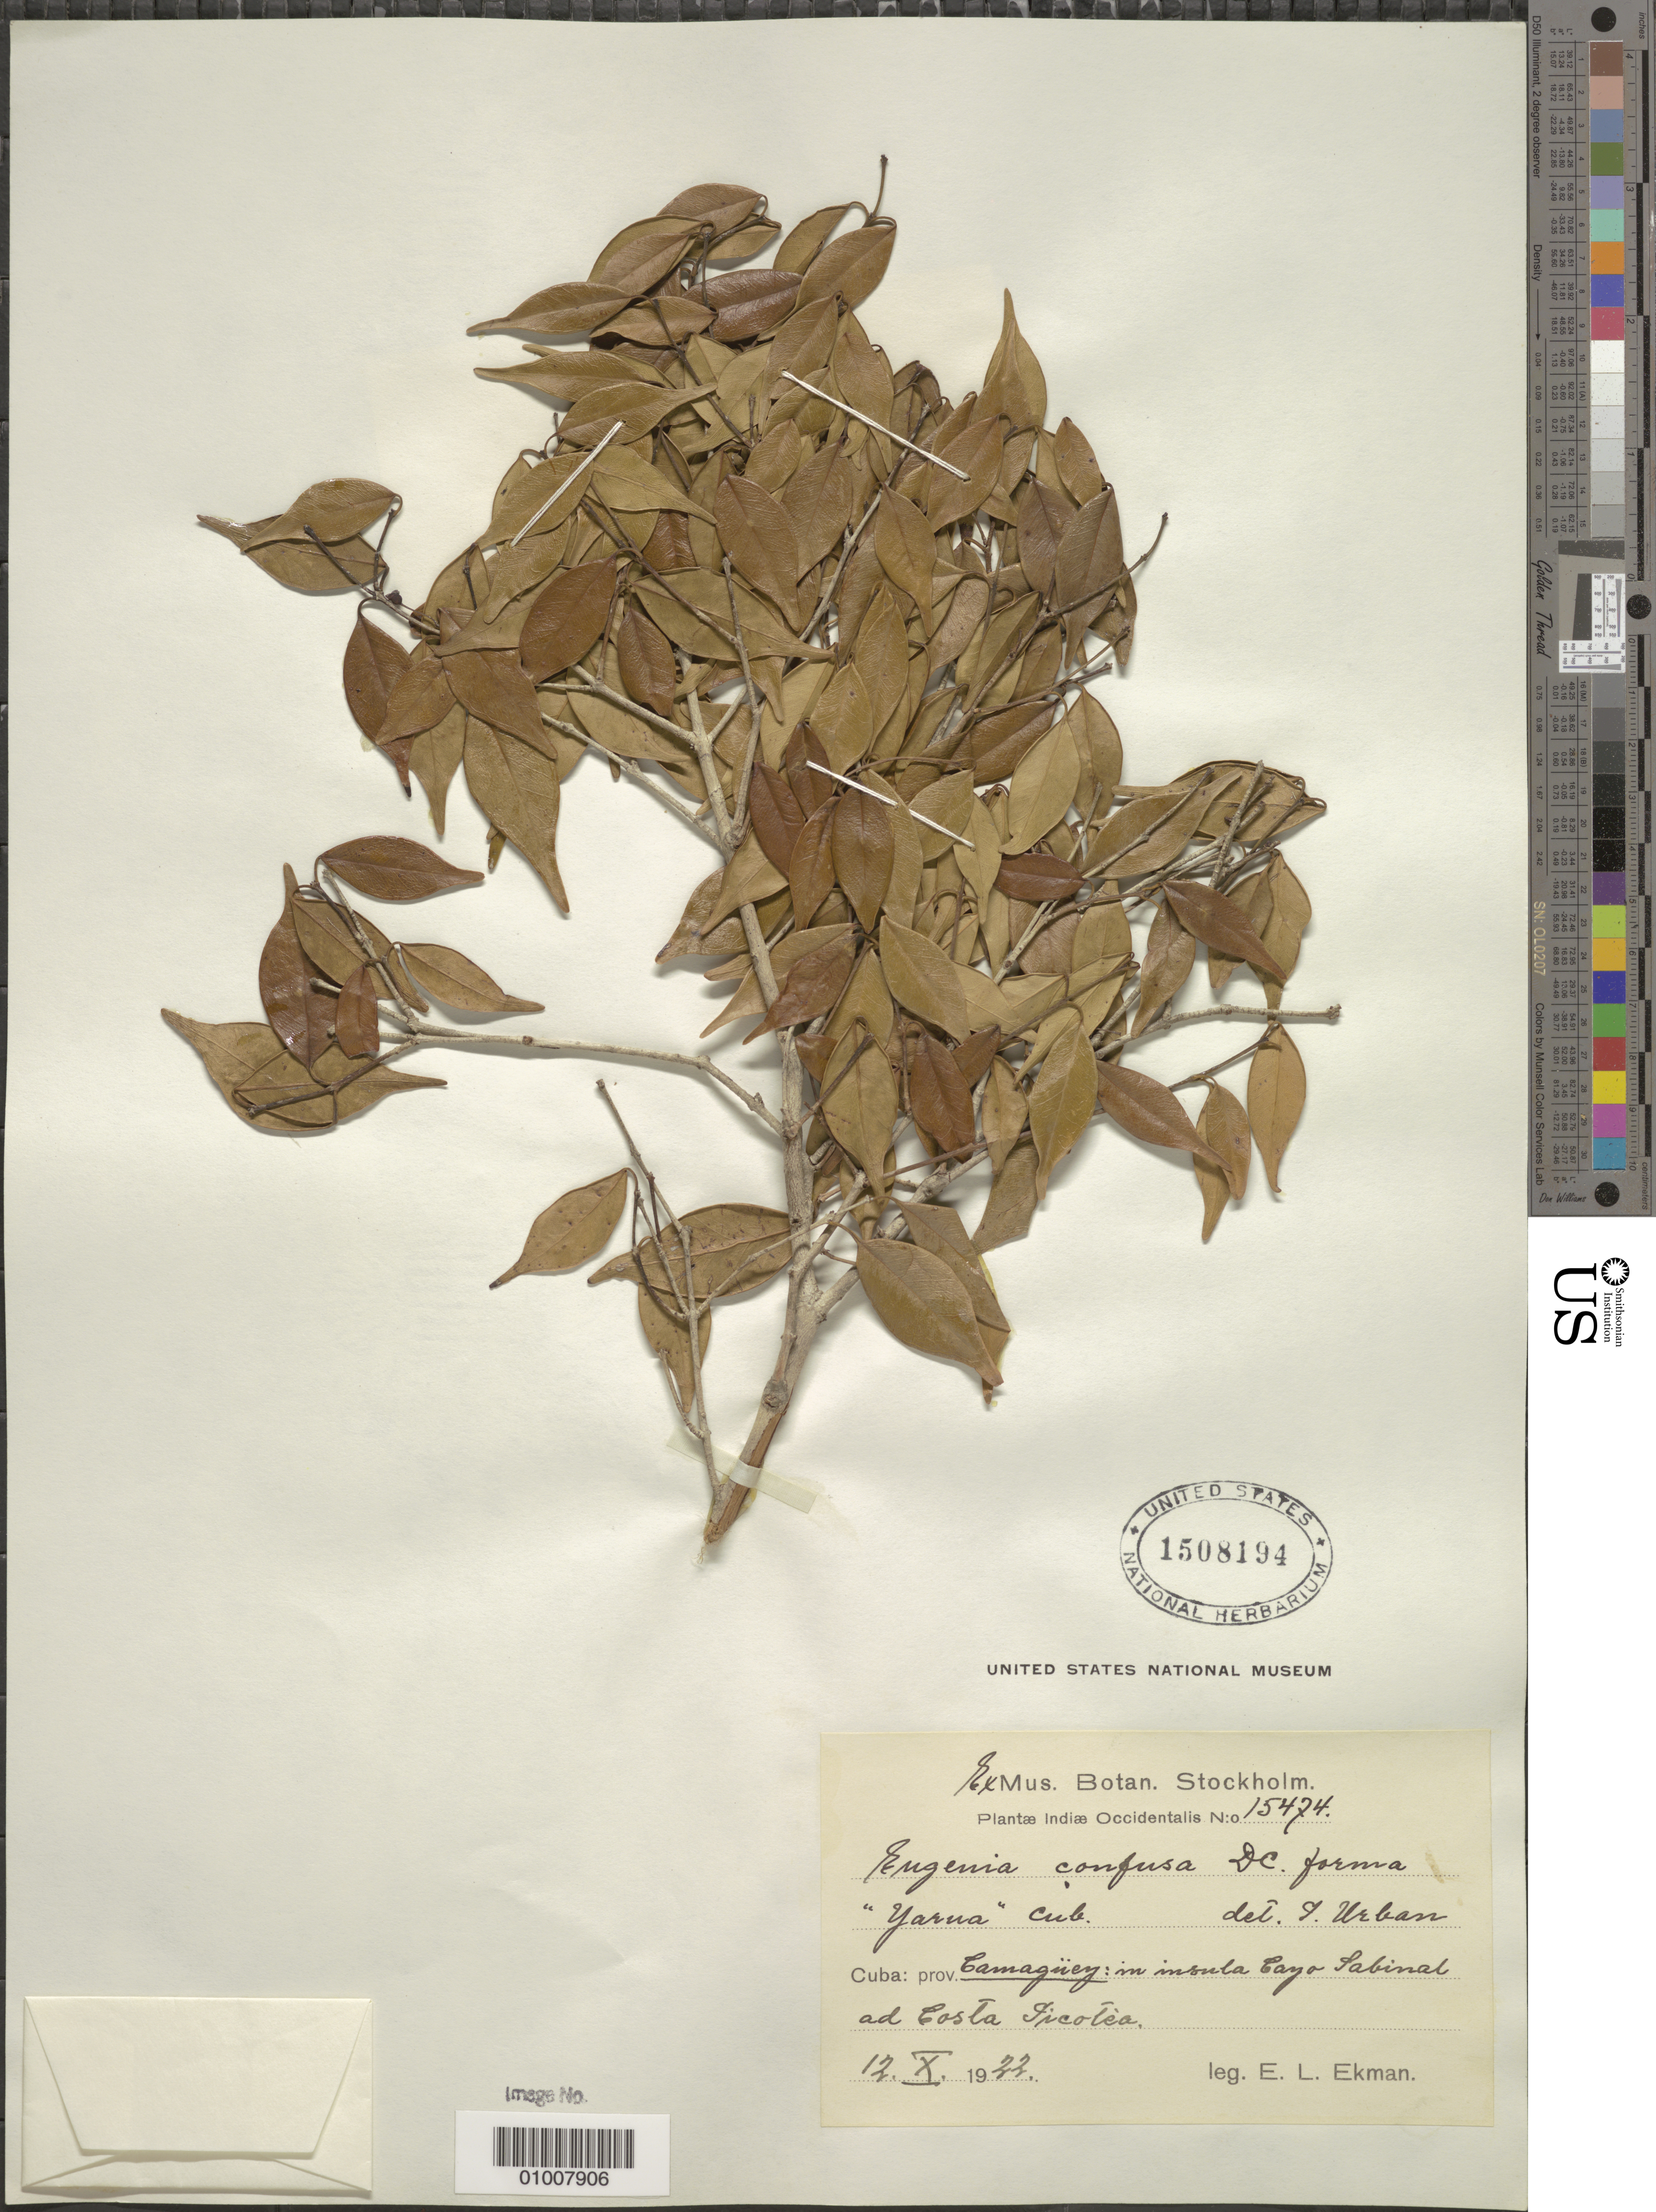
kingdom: Plantae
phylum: Tracheophyta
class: Magnoliopsida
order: Myrtales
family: Myrtaceae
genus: Eugenia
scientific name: Eugenia confusa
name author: DC.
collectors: E. L. Ekman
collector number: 15474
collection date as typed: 12 Oct 1922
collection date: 1922-10-12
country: Cuba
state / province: Camagüey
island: Cuba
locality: Im insula Cayo Sabinal ad Costa Jicotea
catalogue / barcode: US 1508194